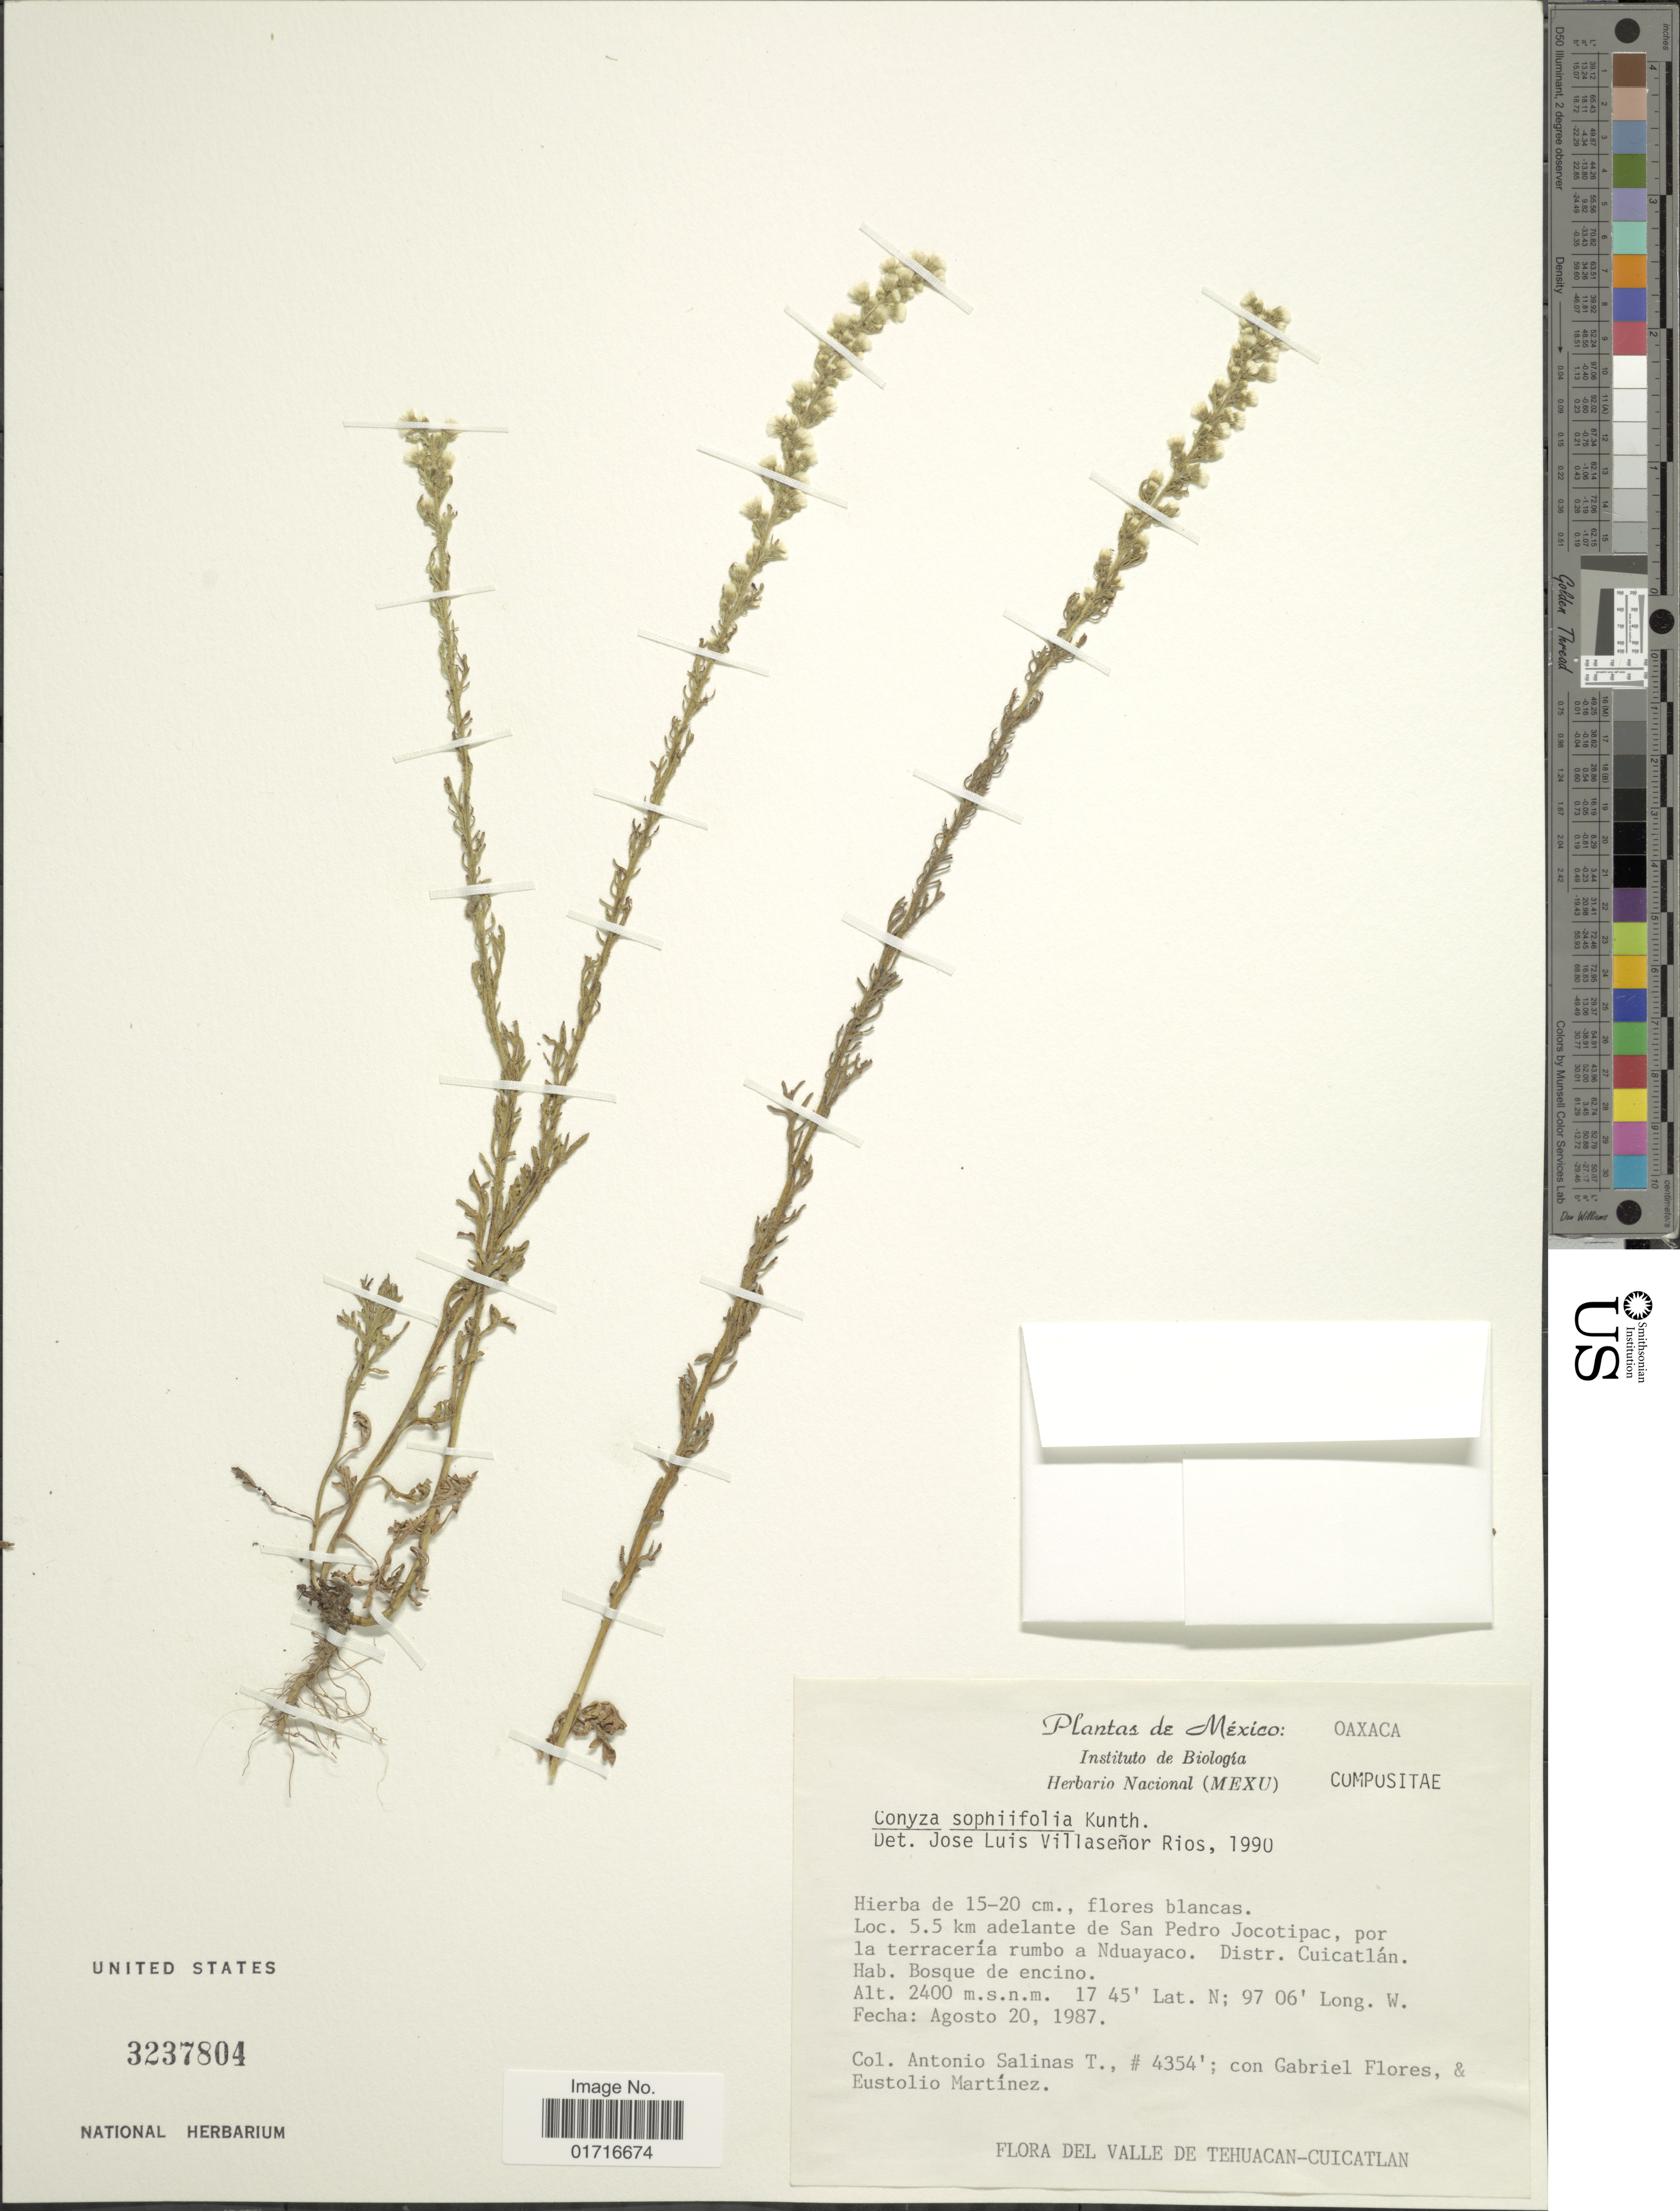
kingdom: Plantae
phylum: Tracheophyta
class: Magnoliopsida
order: Asterales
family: Asteraceae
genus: Conyza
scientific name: Conyza sophiaefolia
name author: Kunth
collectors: A. Salinas T., G. Flores F. & E. Martínez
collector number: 4354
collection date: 1987-08-20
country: Mexico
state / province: Oaxaca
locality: Mexico: Oaxaca. 5.5 km adelante de San Pedro Jocotipac, por la Terra terraceria rumbo a Nduayaco, Distr. Cuicatlan.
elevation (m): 2400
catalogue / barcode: US 3237804